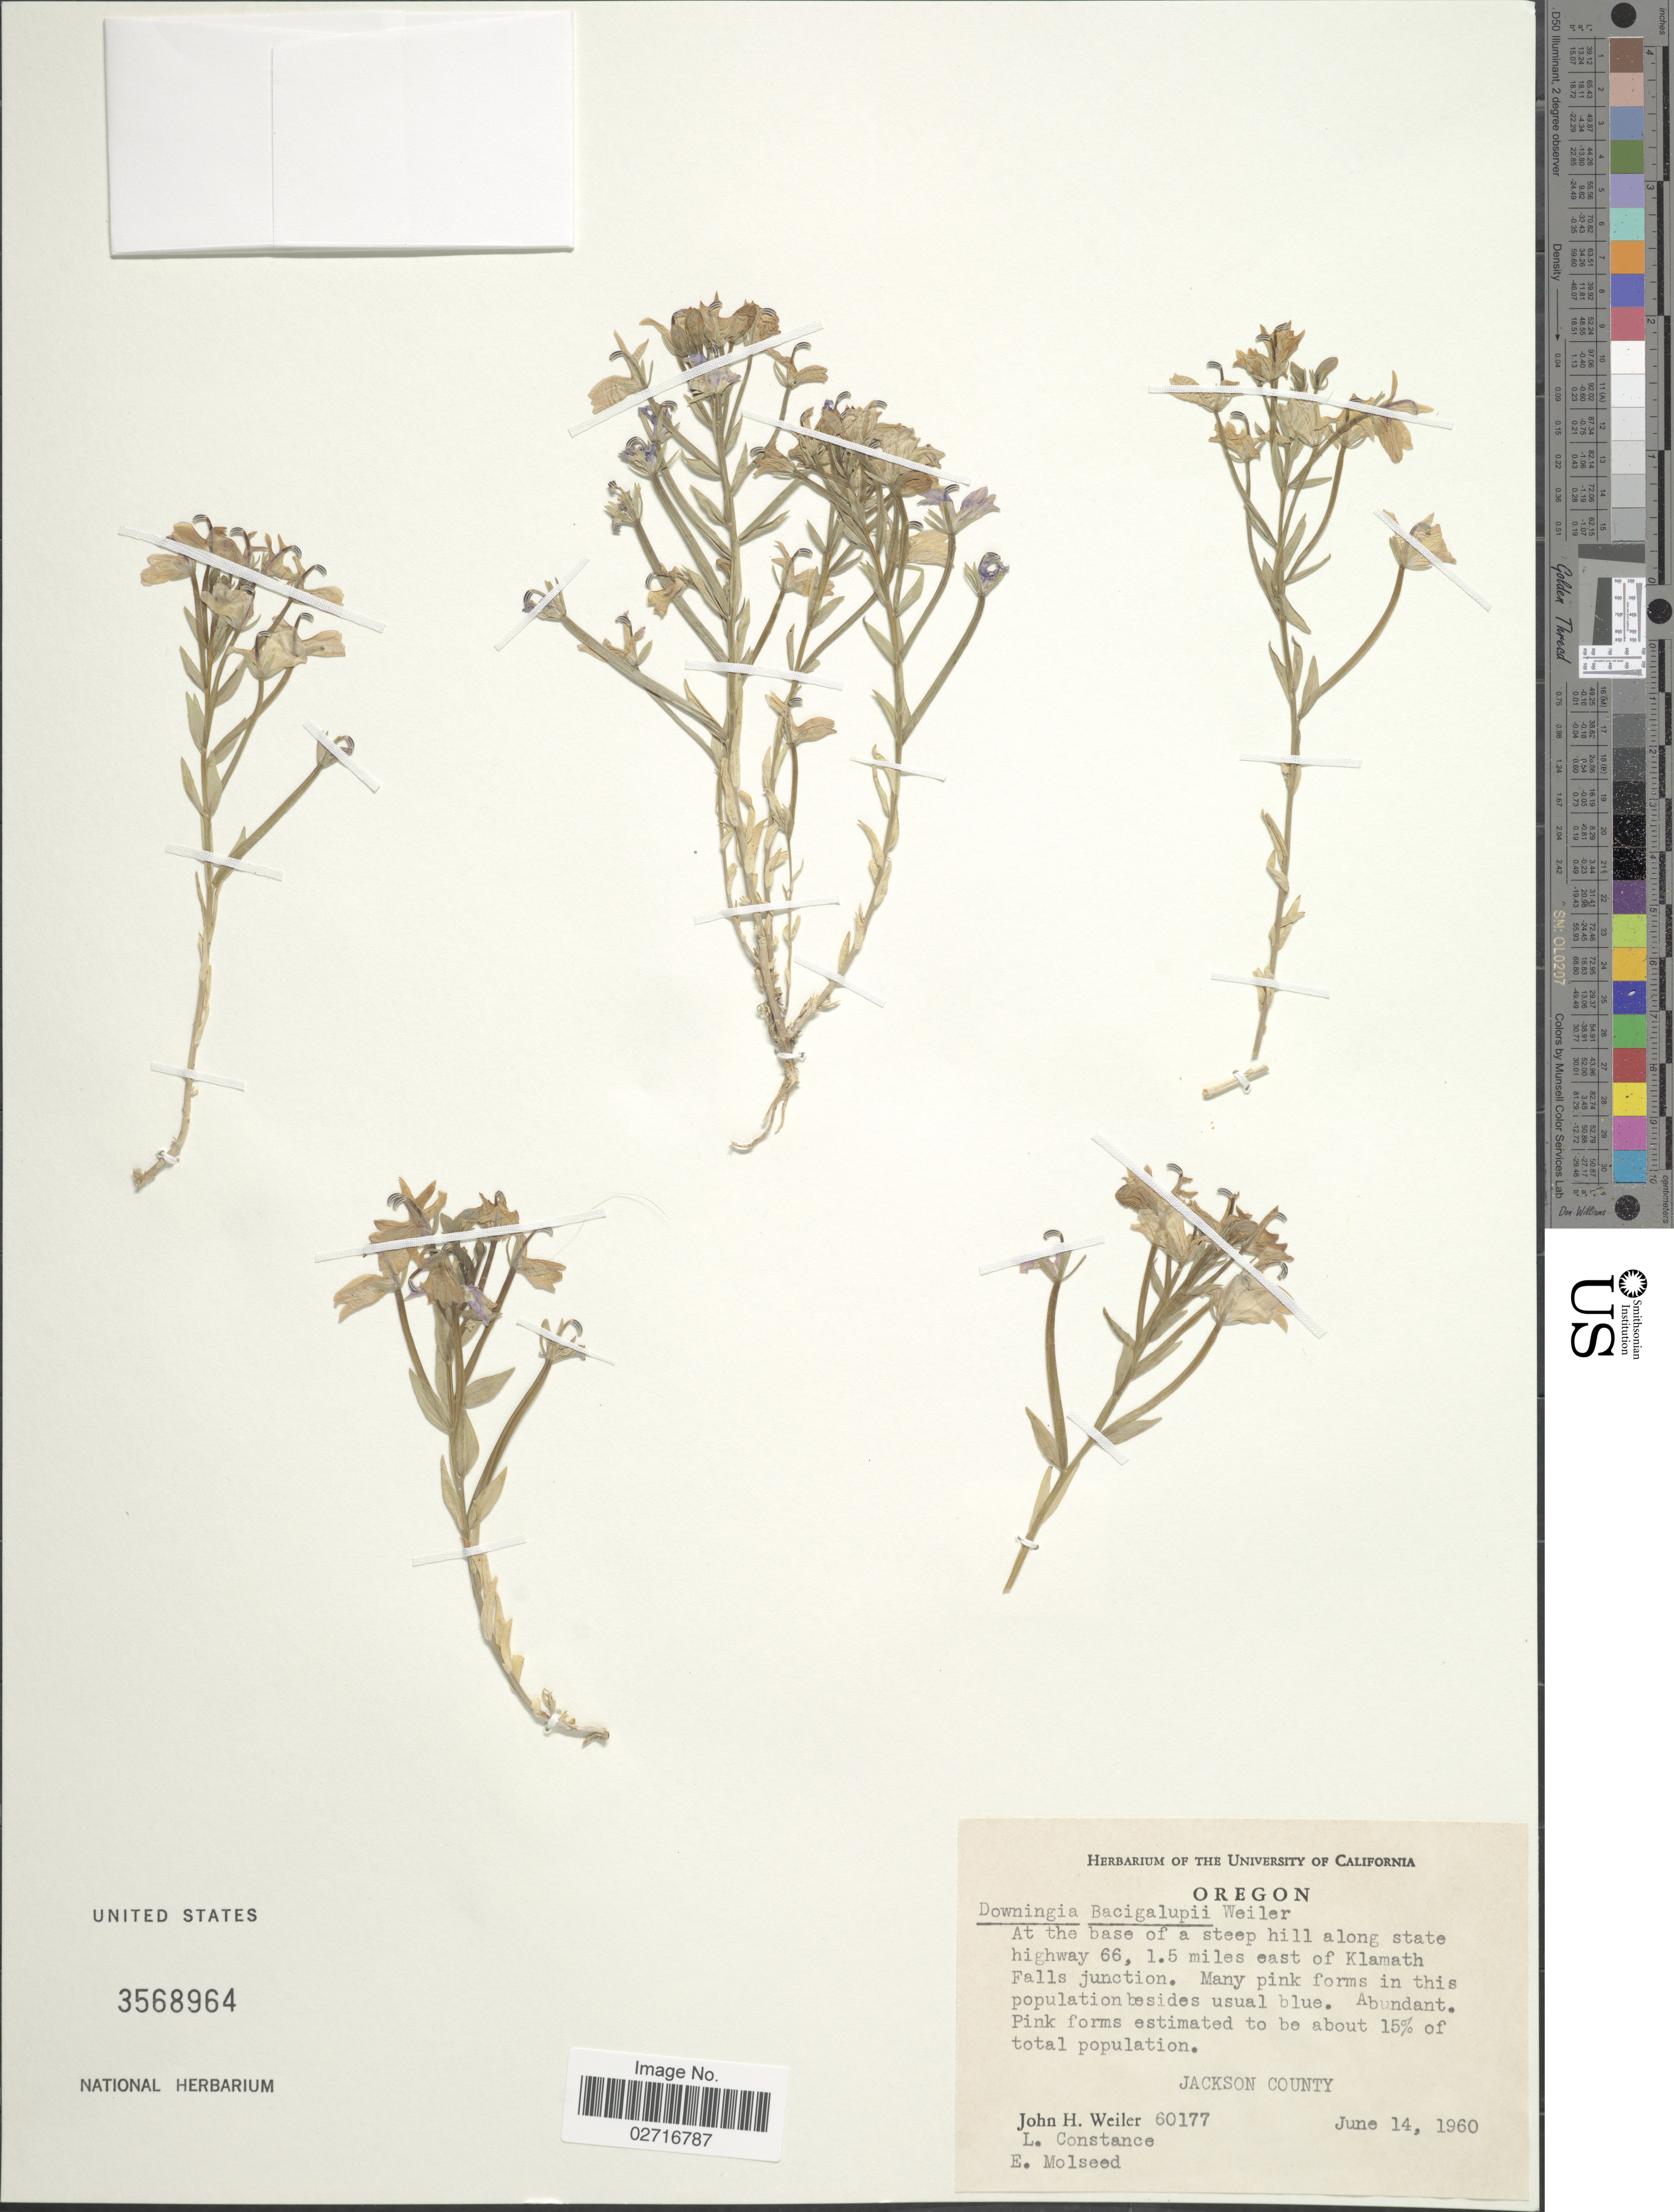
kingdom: Plantae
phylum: Tracheophyta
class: Magnoliopsida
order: Asterales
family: Campanulaceae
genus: Downingia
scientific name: Downingia bacigalupii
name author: Weiler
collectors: J. H. Weiler, L. Constance & E. Molseed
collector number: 60177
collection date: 1960-06-14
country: United States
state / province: Oregon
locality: At the base of a steep hill along state highway 66, 1.5 miles east of Klamath Falls junction, Jackson County.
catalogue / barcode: US 3568964